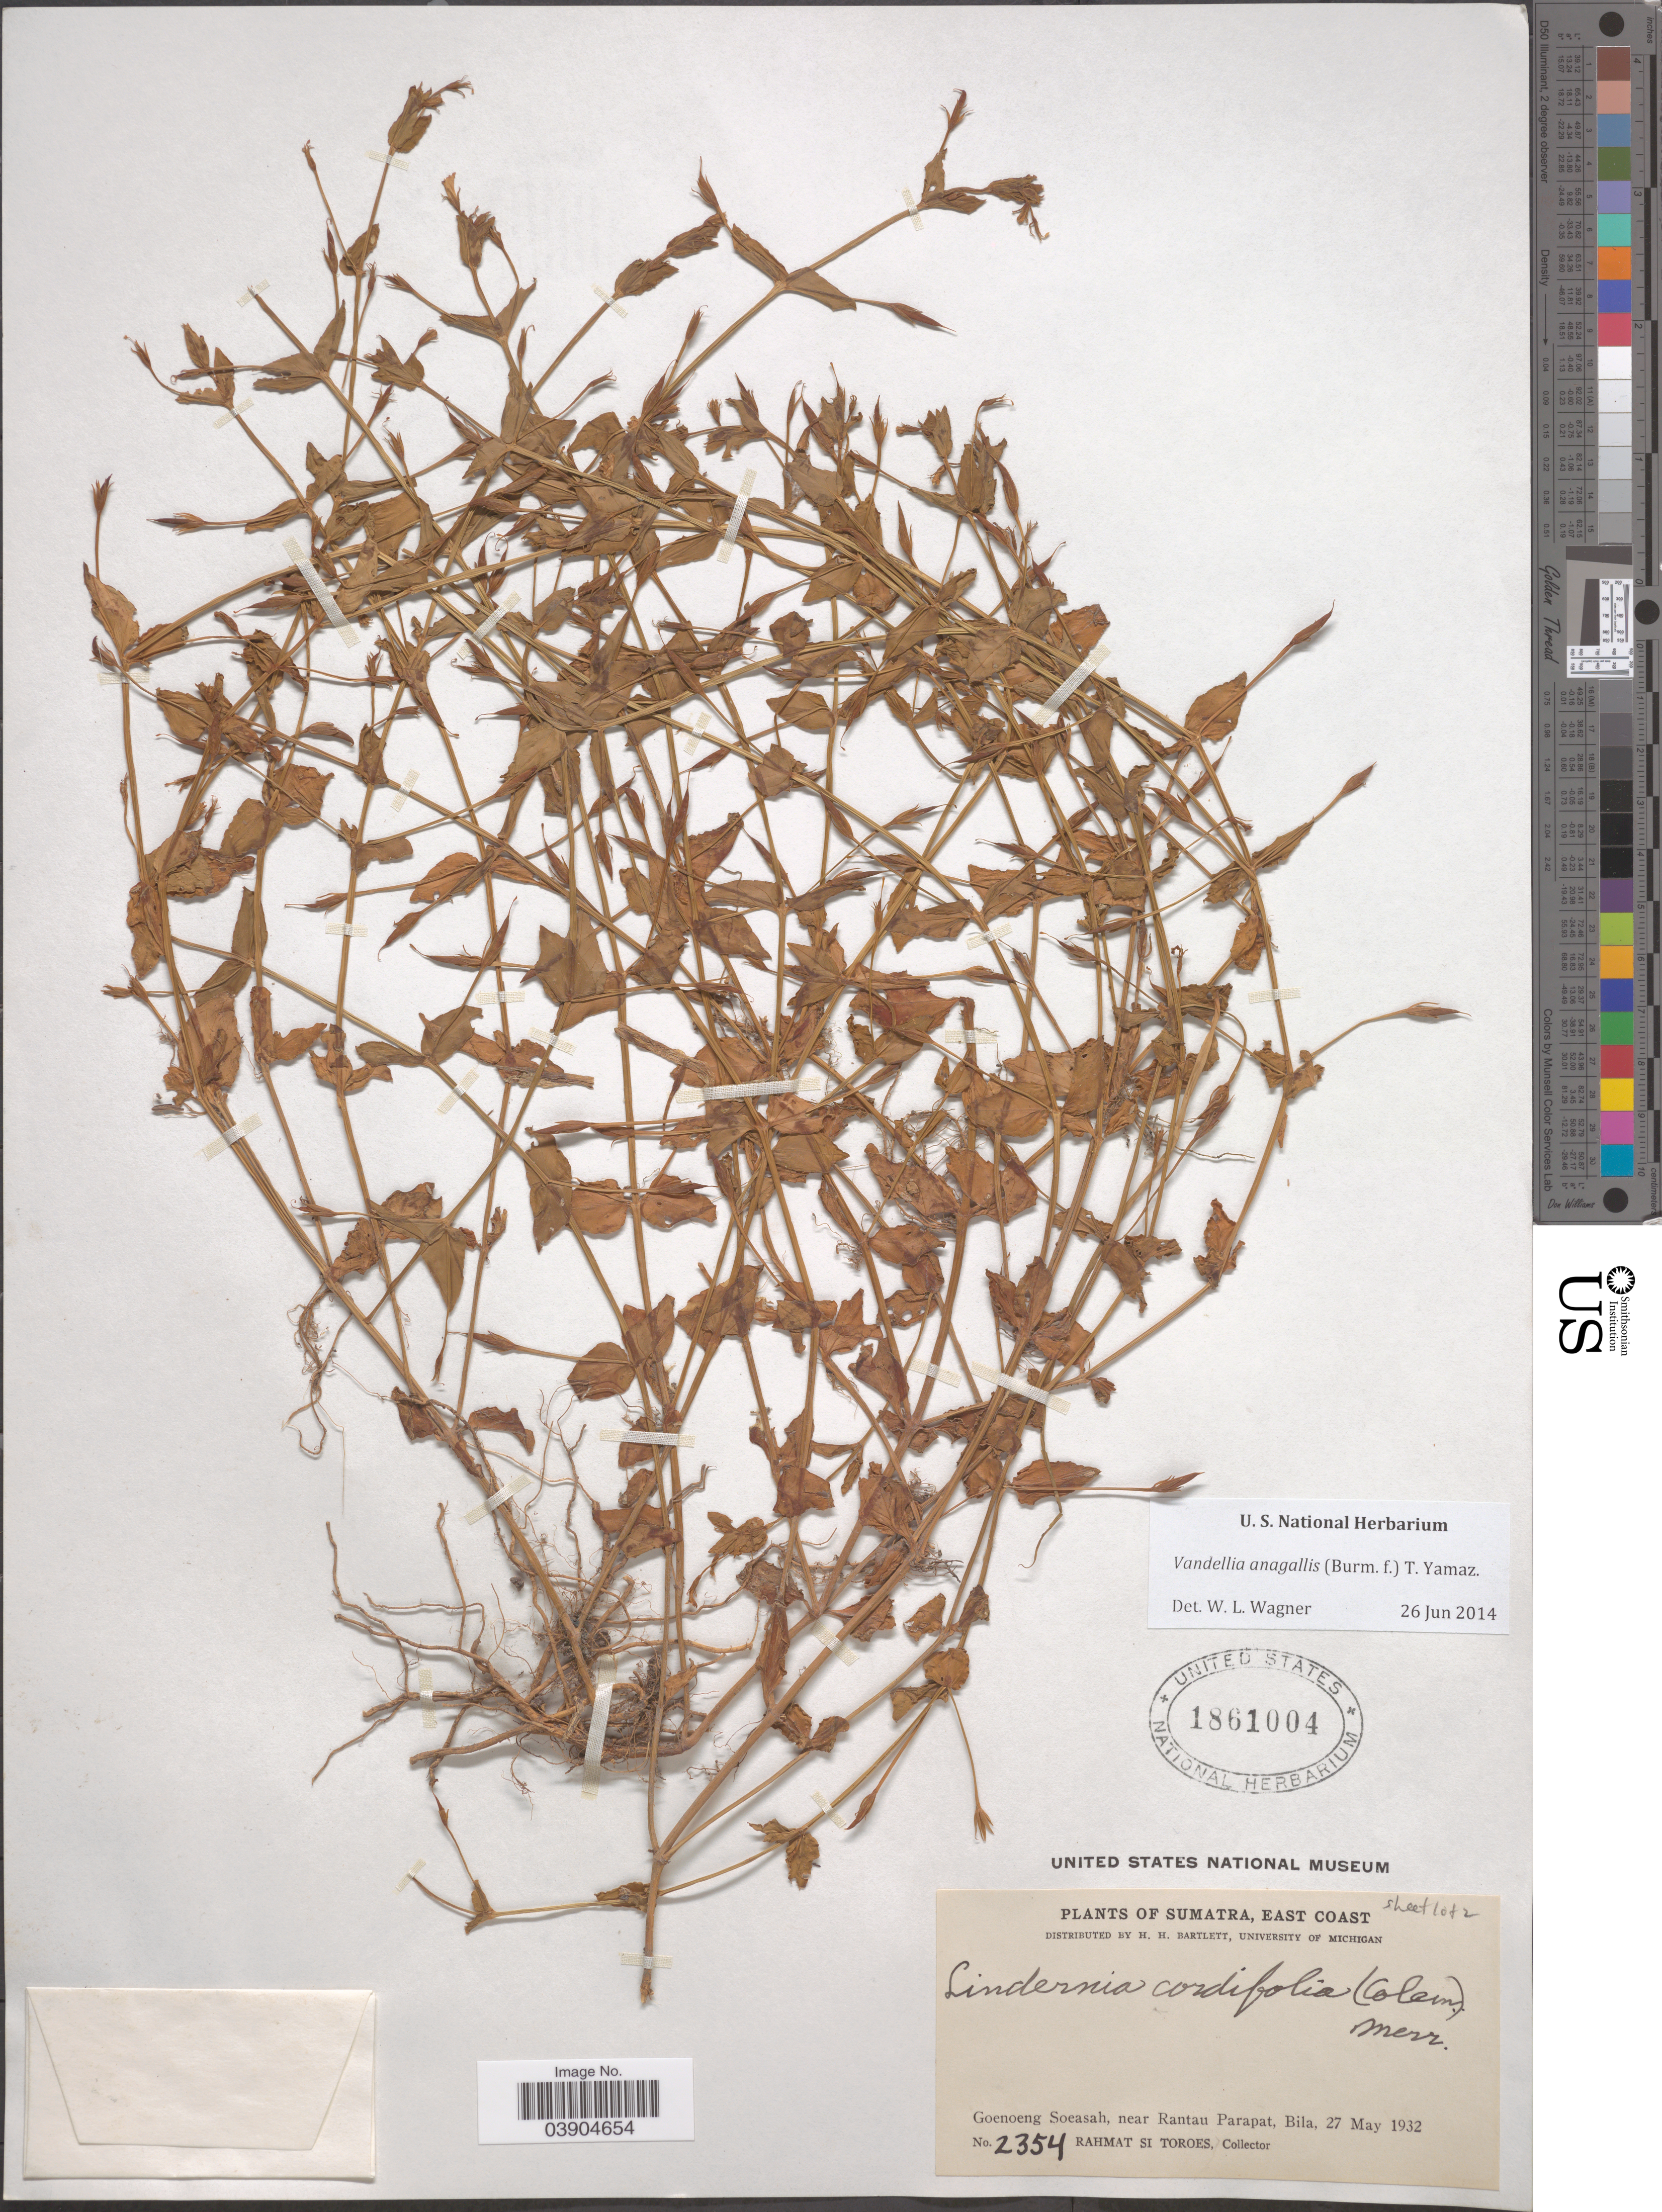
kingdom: Plantae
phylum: Tracheophyta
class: Magnoliopsida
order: Lamiales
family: Linderniaceae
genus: Lindernia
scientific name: Lindernia anagallis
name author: (Burm. f.) Pennell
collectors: Rahmat Si Boeea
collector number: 2354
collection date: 1932-05-27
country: Indonesia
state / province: Sumatra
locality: East Coast. Goenoeng Soeasah, near Rantau Parapat, Bila.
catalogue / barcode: US 1861004